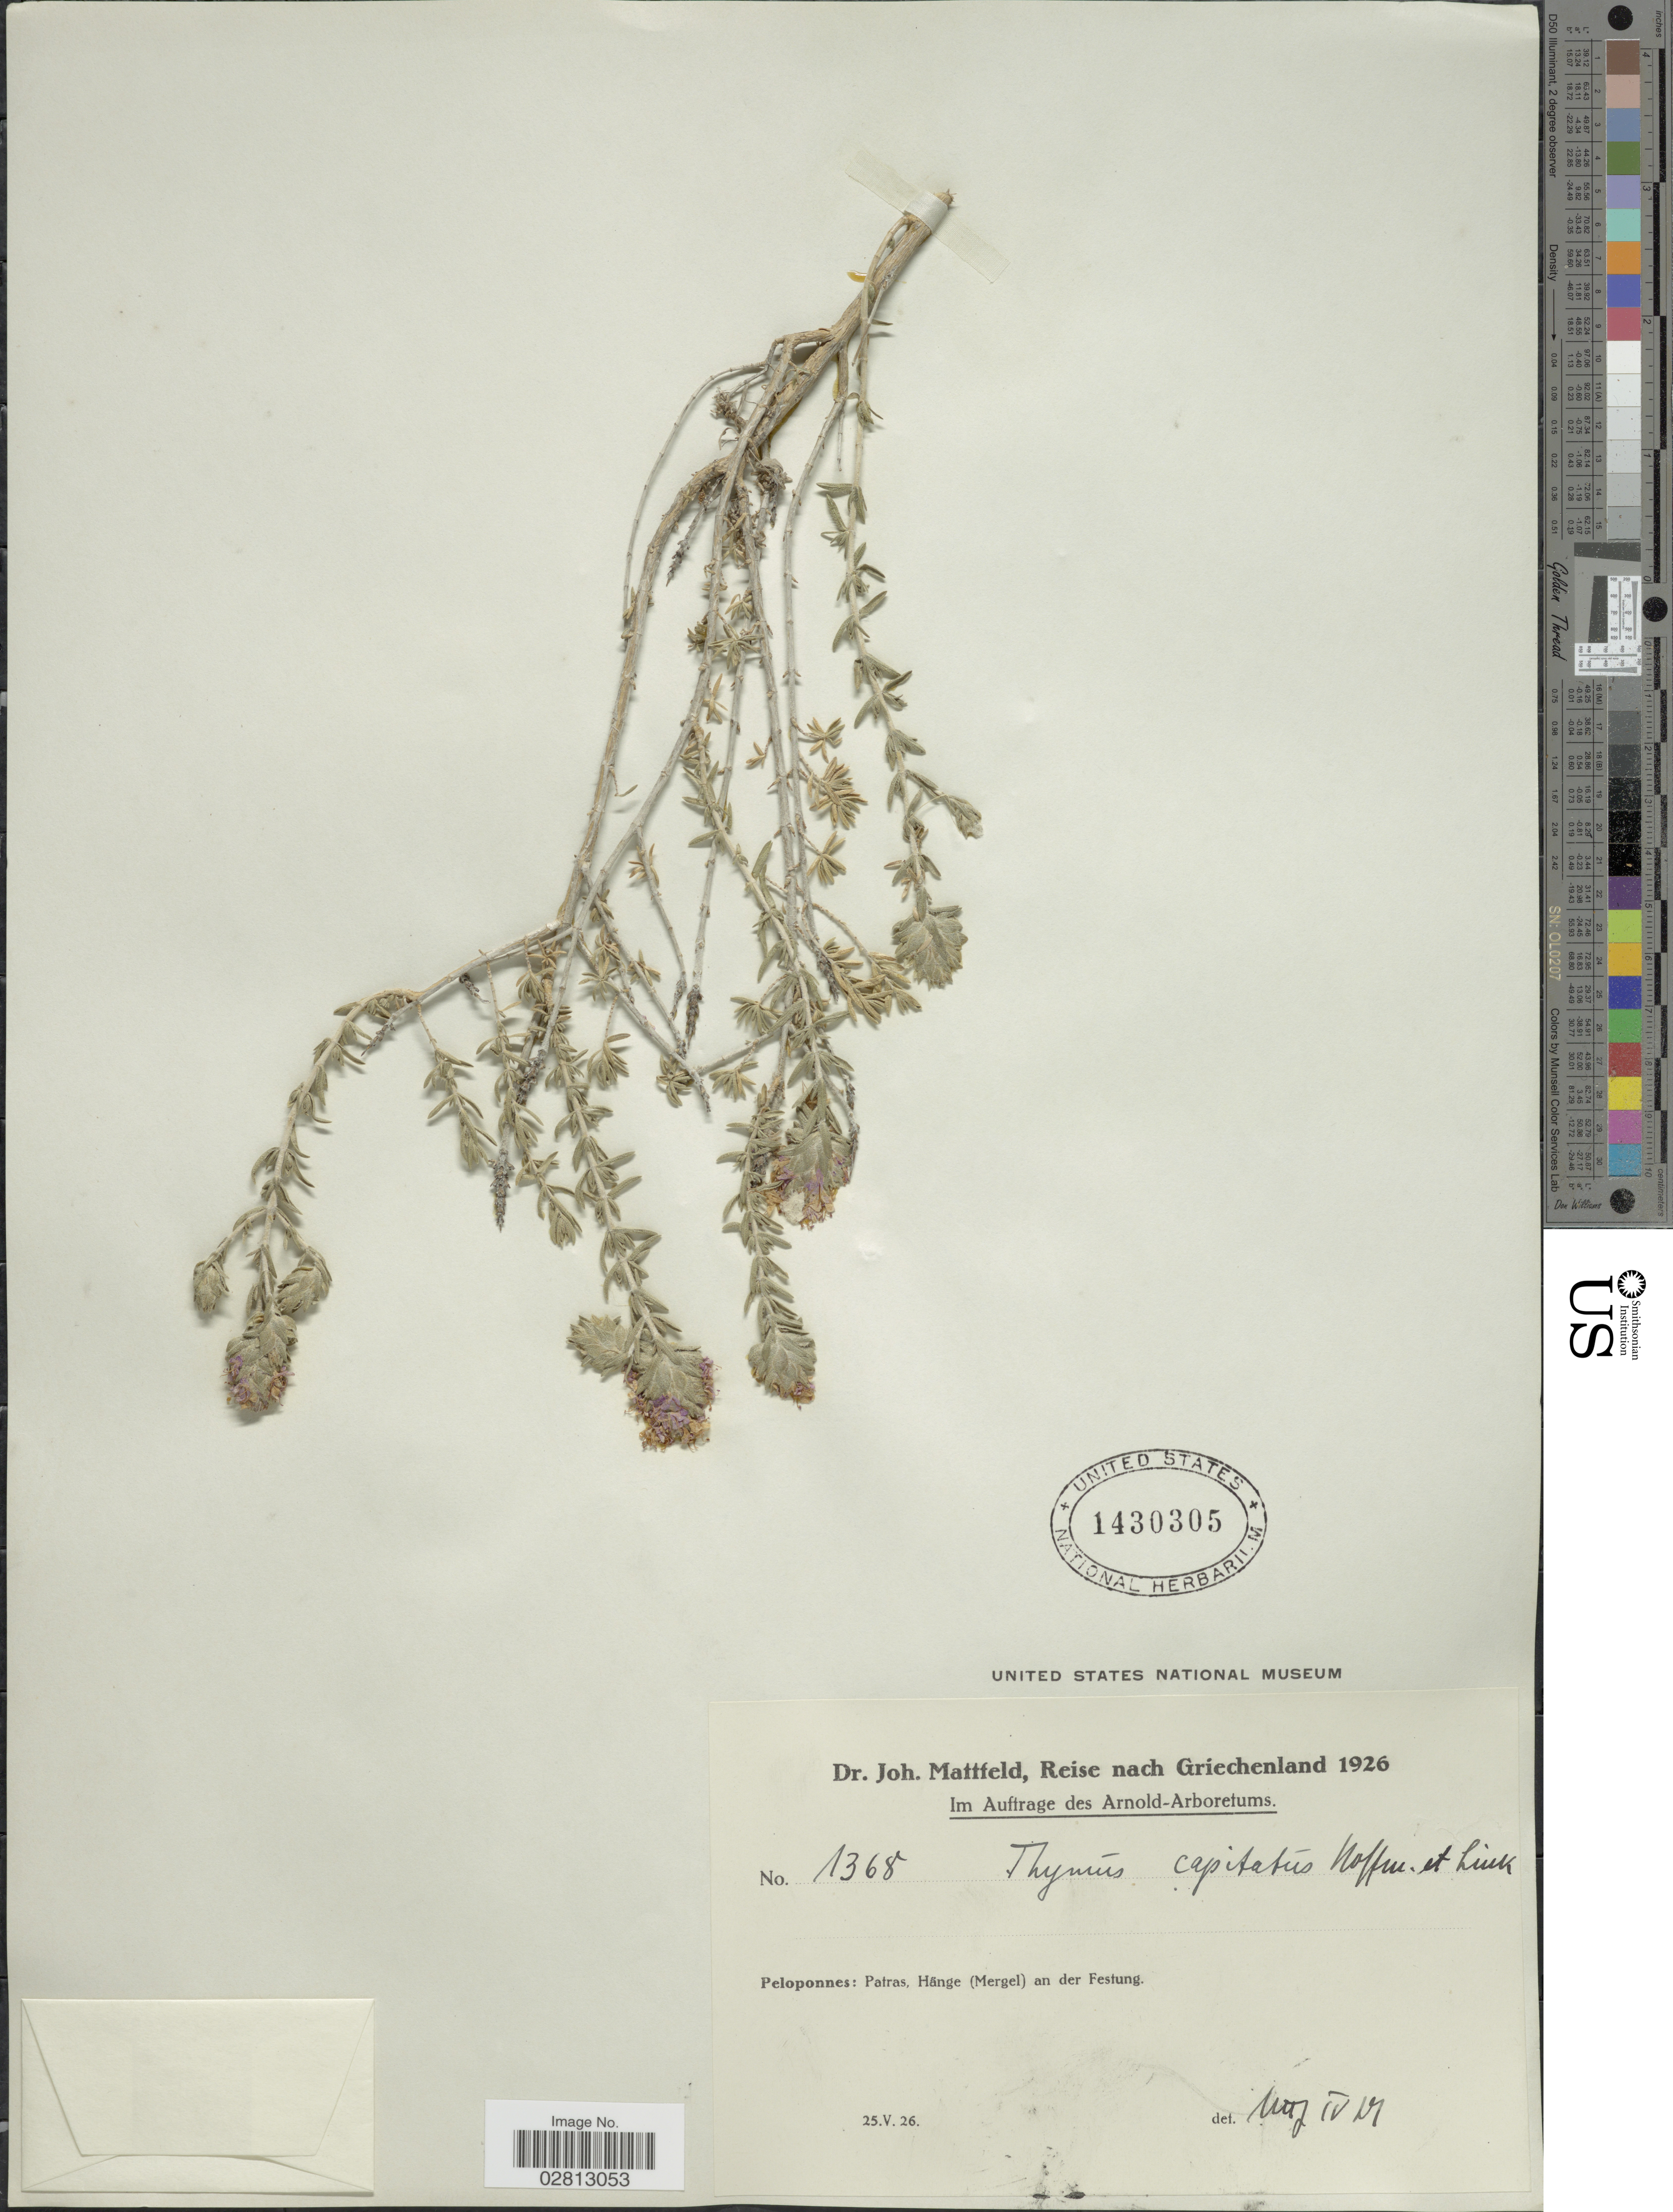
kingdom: Plantae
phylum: Tracheophyta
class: Magnoliopsida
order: Lamiales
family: Lamiaceae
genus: Coridothymus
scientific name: Coridothymus capitatus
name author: (L.) Rchb. f.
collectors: J. Mattfeld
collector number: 1368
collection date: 1926-05-25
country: Greece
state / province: Peloponnese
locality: Peloponnes: Patras, Hänge (Mergel) an der Festung.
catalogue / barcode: US 1430305